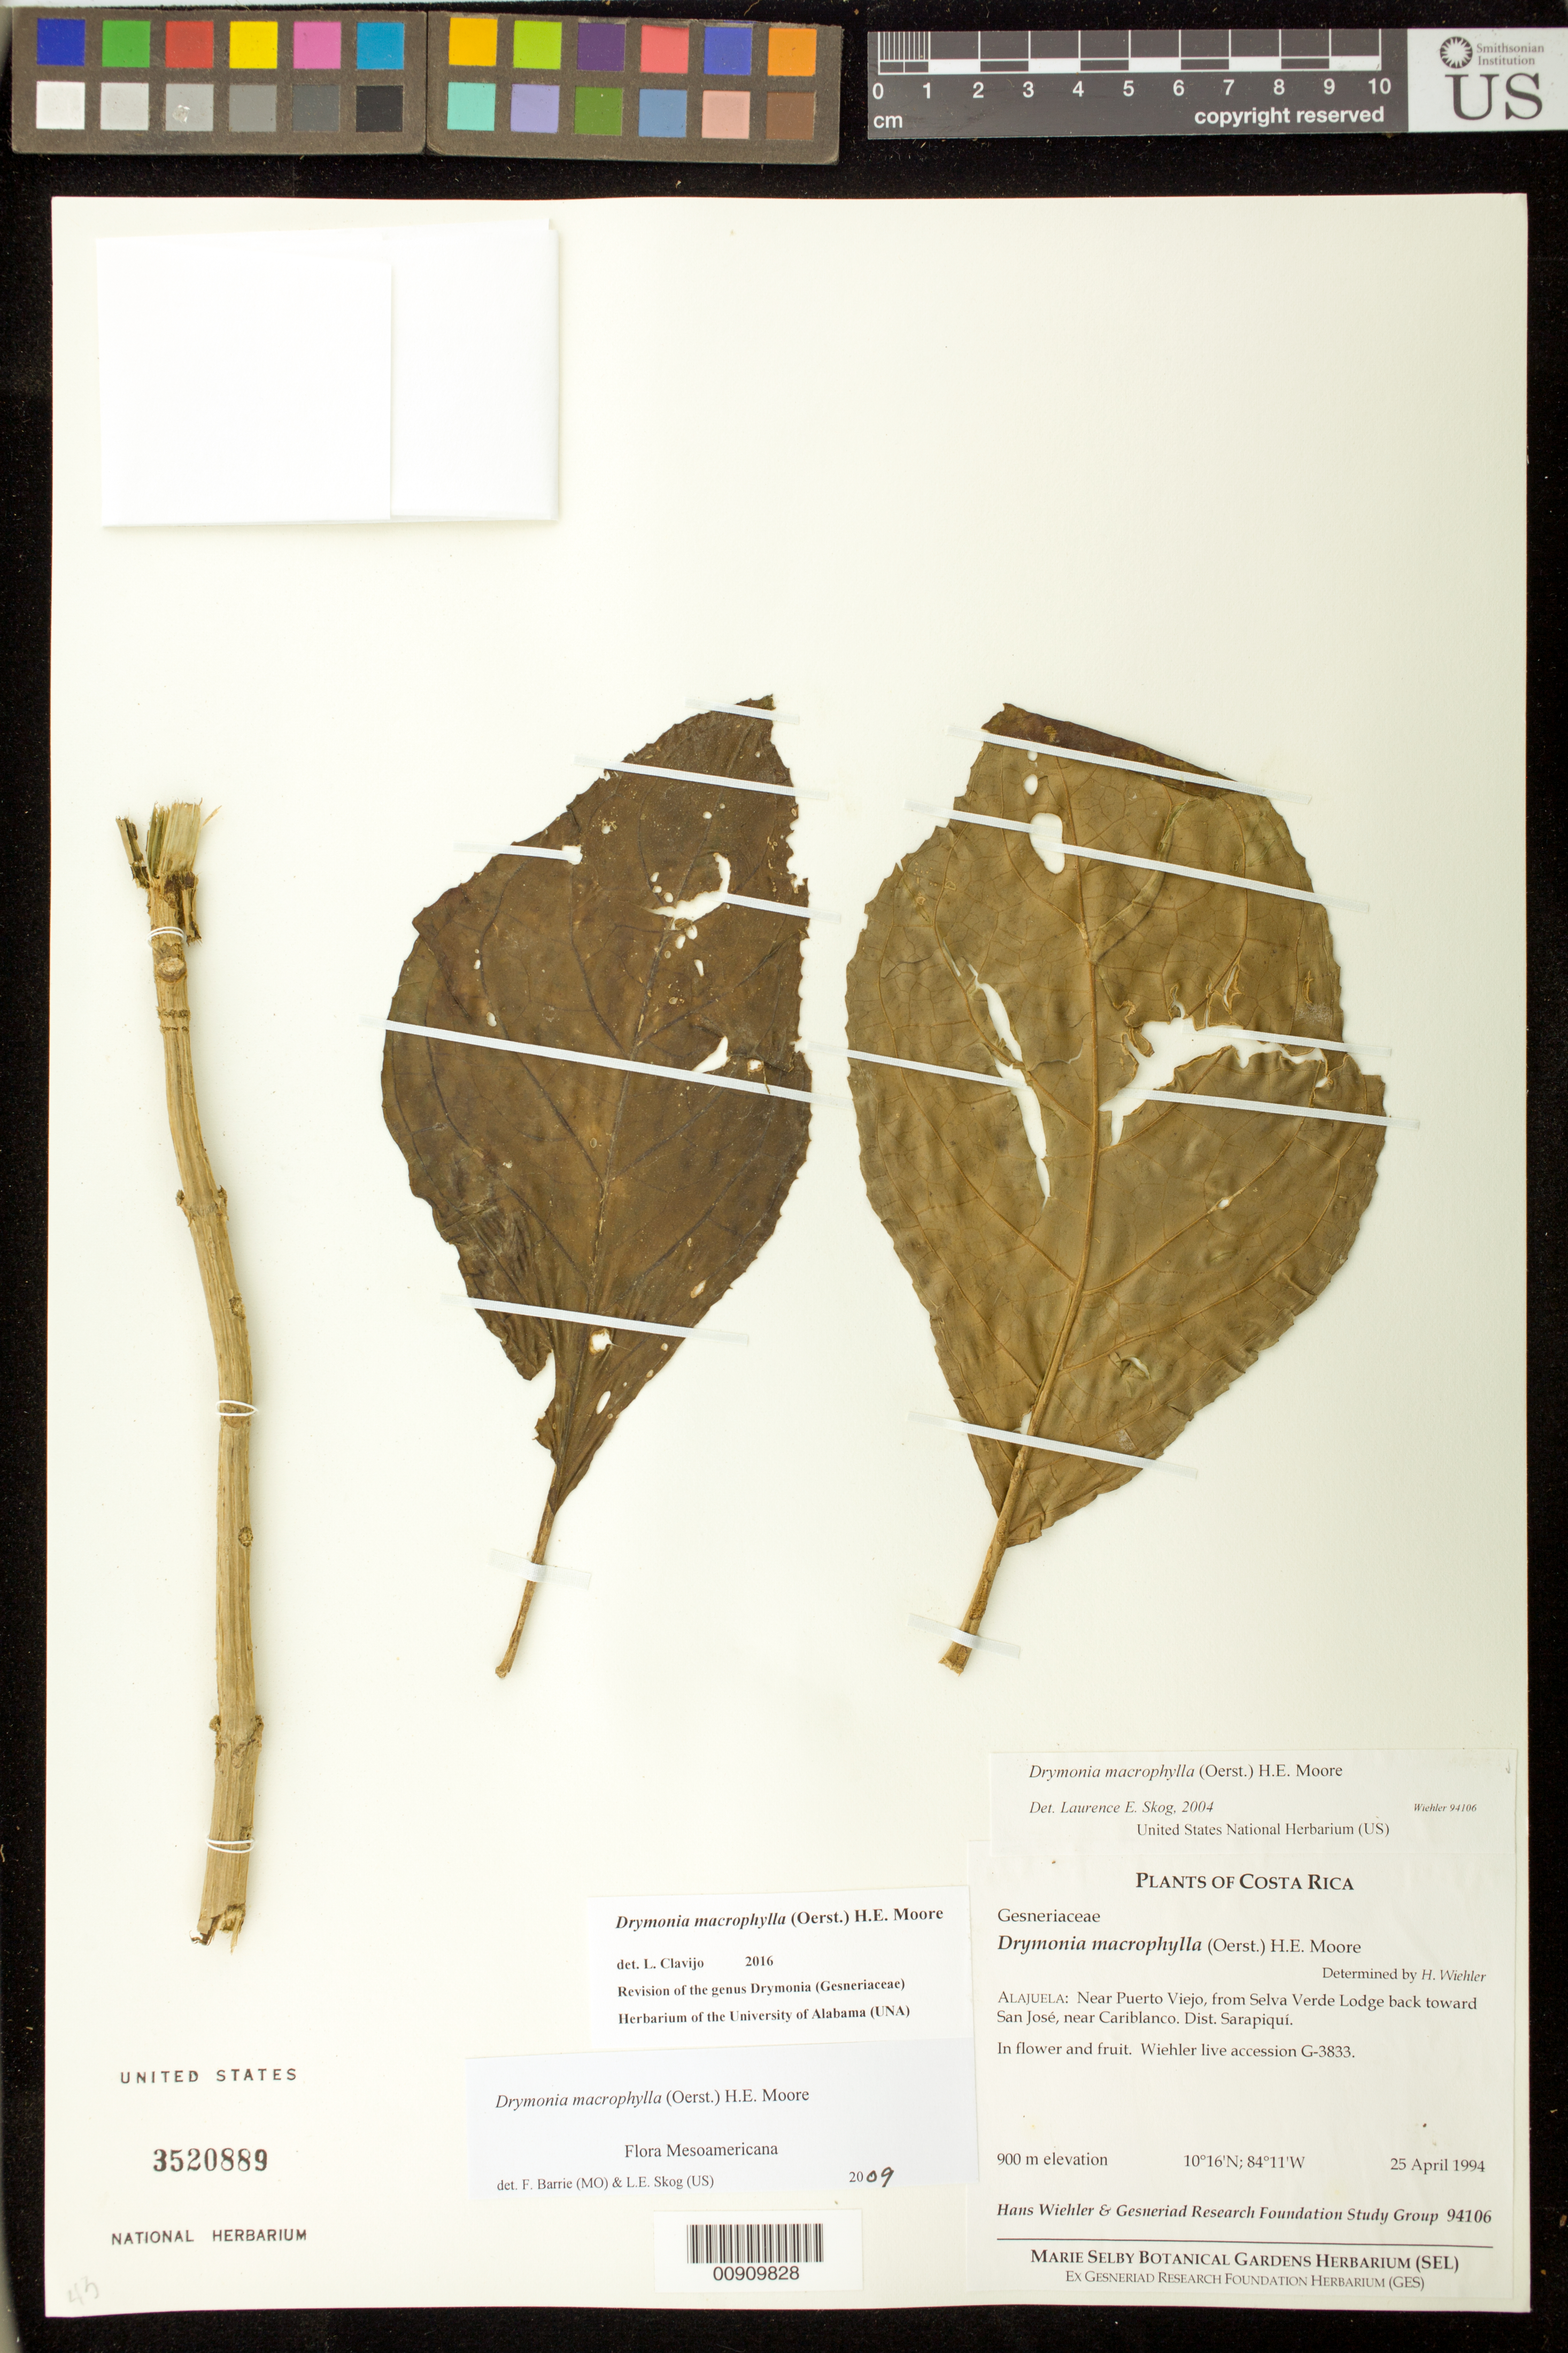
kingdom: Plantae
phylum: Tracheophyta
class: Magnoliopsida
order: Lamiales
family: Gesneriaceae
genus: Drymonia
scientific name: Drymonia macrophylla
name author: (Oerst.) H.E. Moore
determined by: Skog, Laurence E.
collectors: H. J. Wiehler & GRF Study Group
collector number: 94106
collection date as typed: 25 Apr 1994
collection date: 1994-04-25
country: Costa Rica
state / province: Alajuela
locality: Alajuela: near Puerto Viejo, from Selva Verde Lodge back toward San José, near Cariblanco [INB records: Cantón Alajuela, Dist. Sarapiquí, Near Cariblanco.]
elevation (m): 900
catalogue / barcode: US 3520889